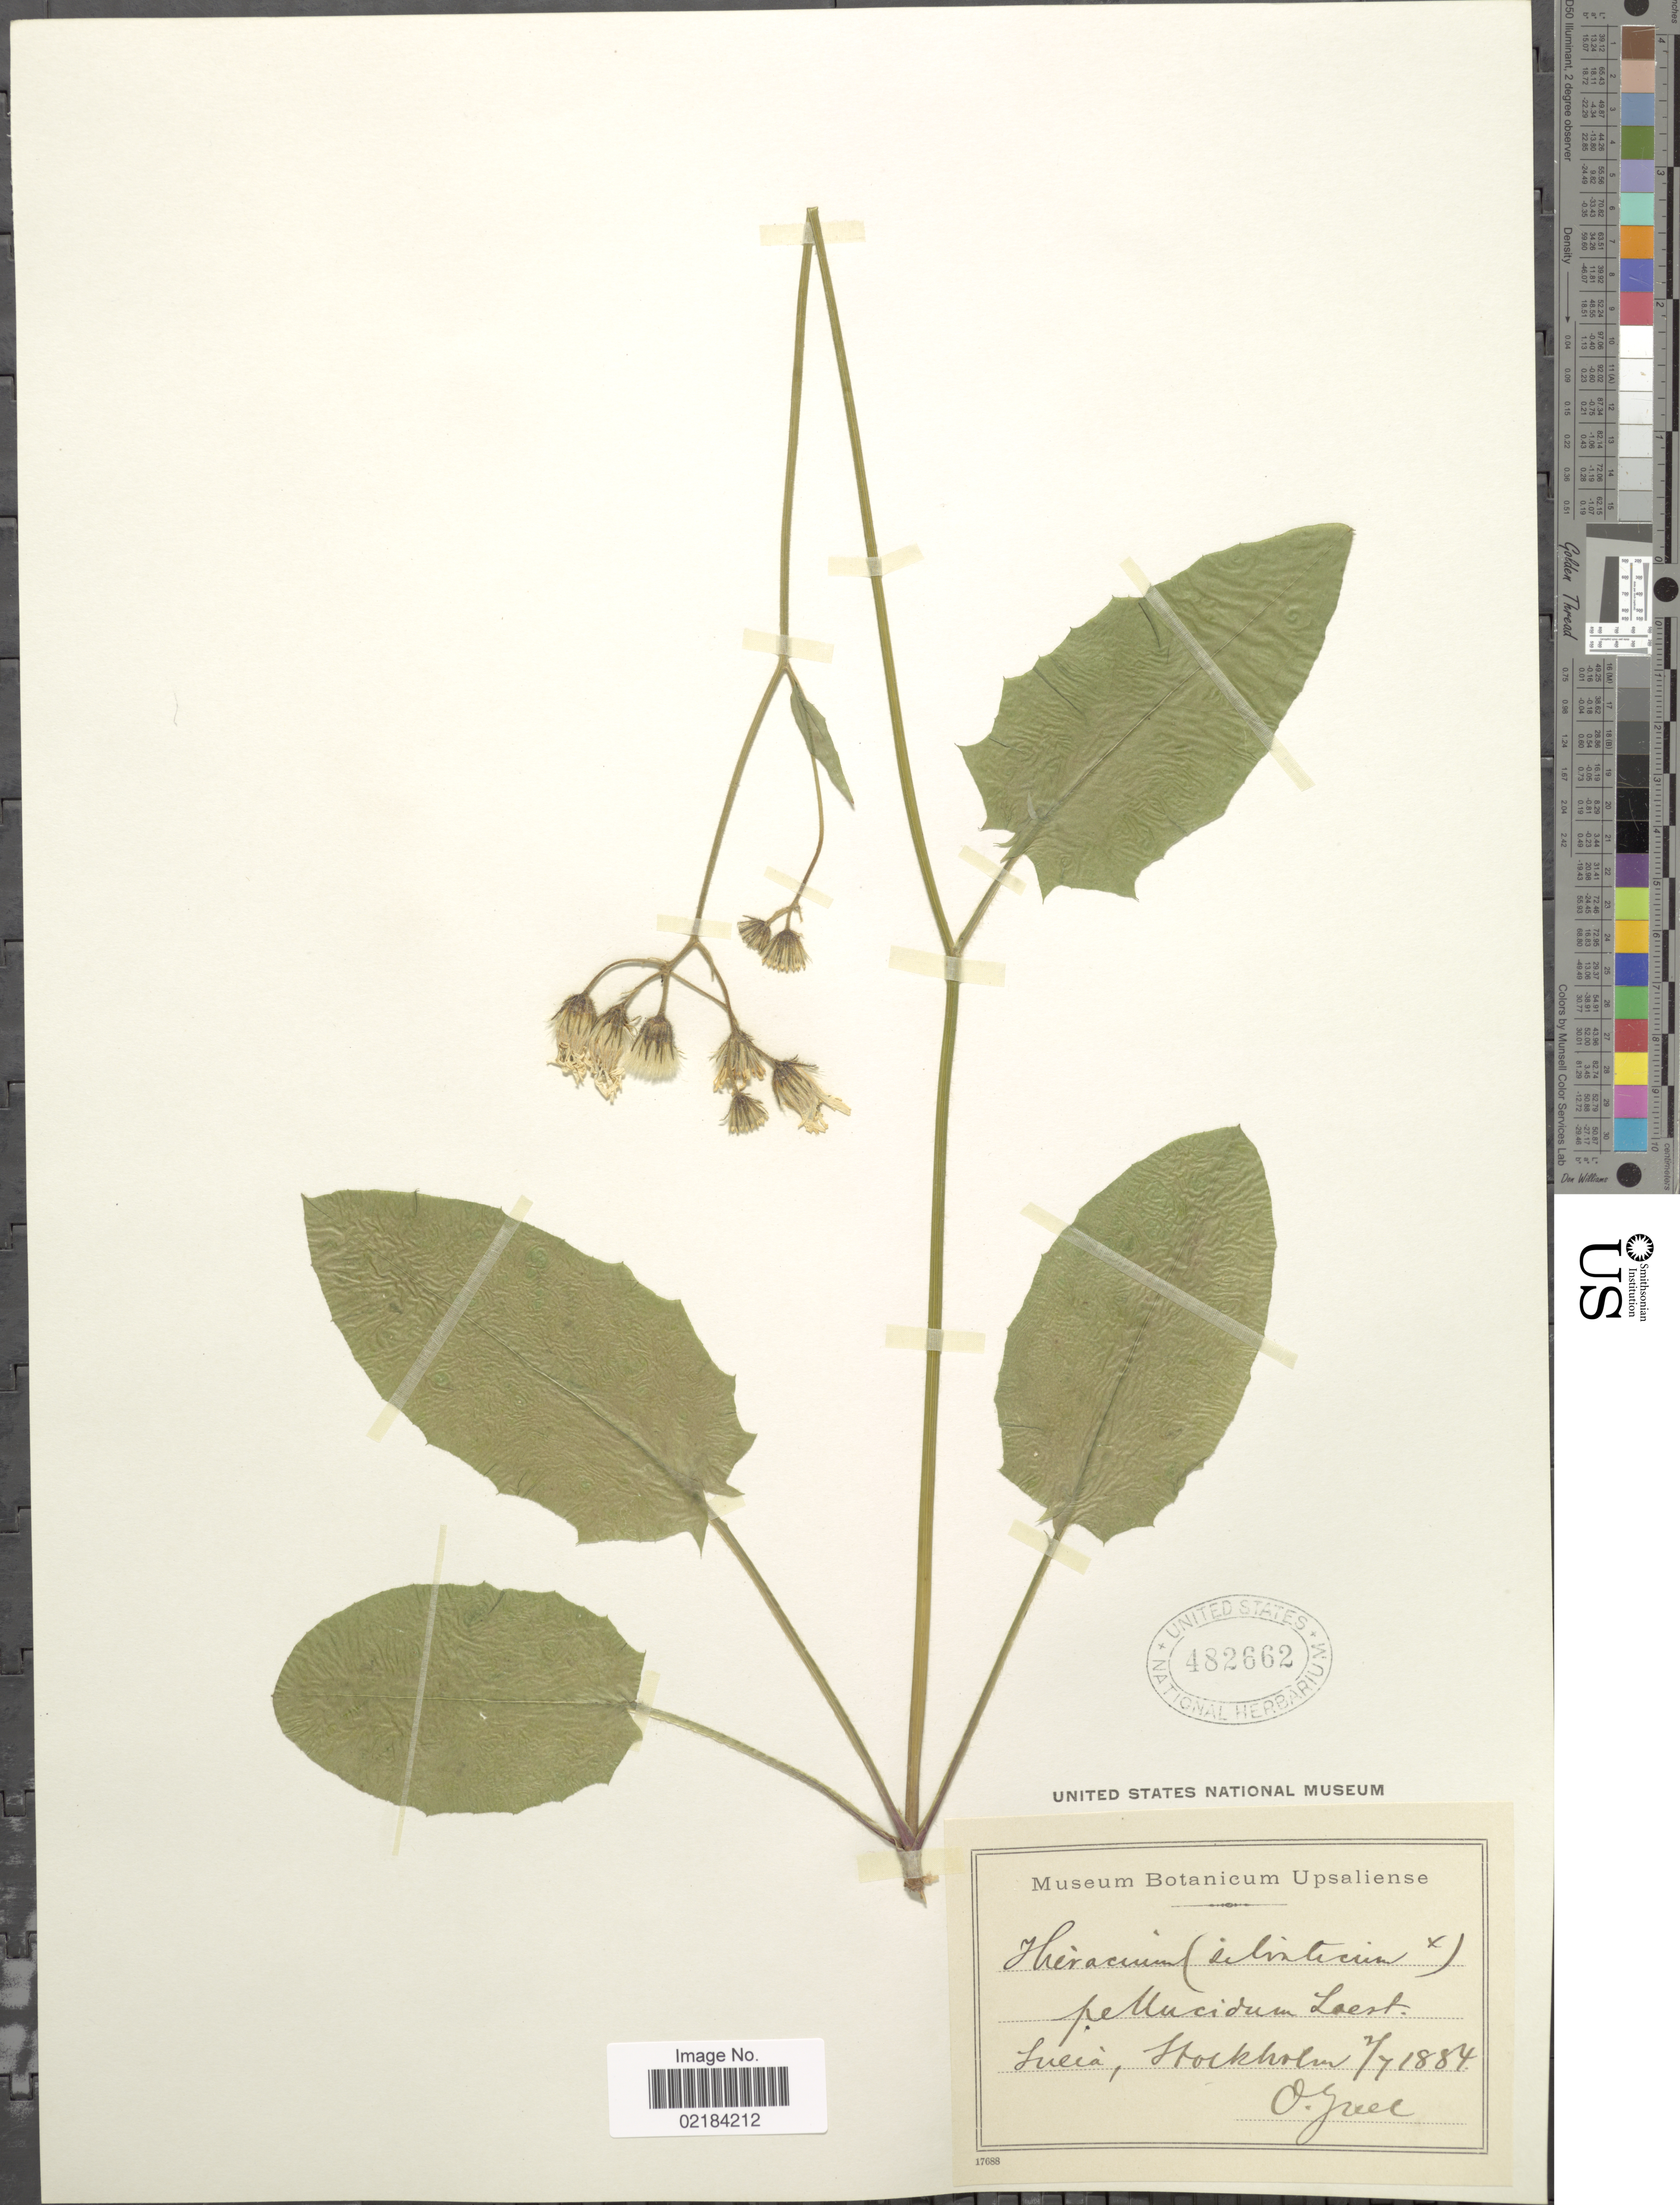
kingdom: Plantae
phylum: Tracheophyta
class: Magnoliopsida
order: Asterales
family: Asteraceae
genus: Hieracium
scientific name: Hieracium sylvaticum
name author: (L.) Gouan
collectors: H. Juel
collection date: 1884-07-02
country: Sweden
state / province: Stockholm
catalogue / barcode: US 482662